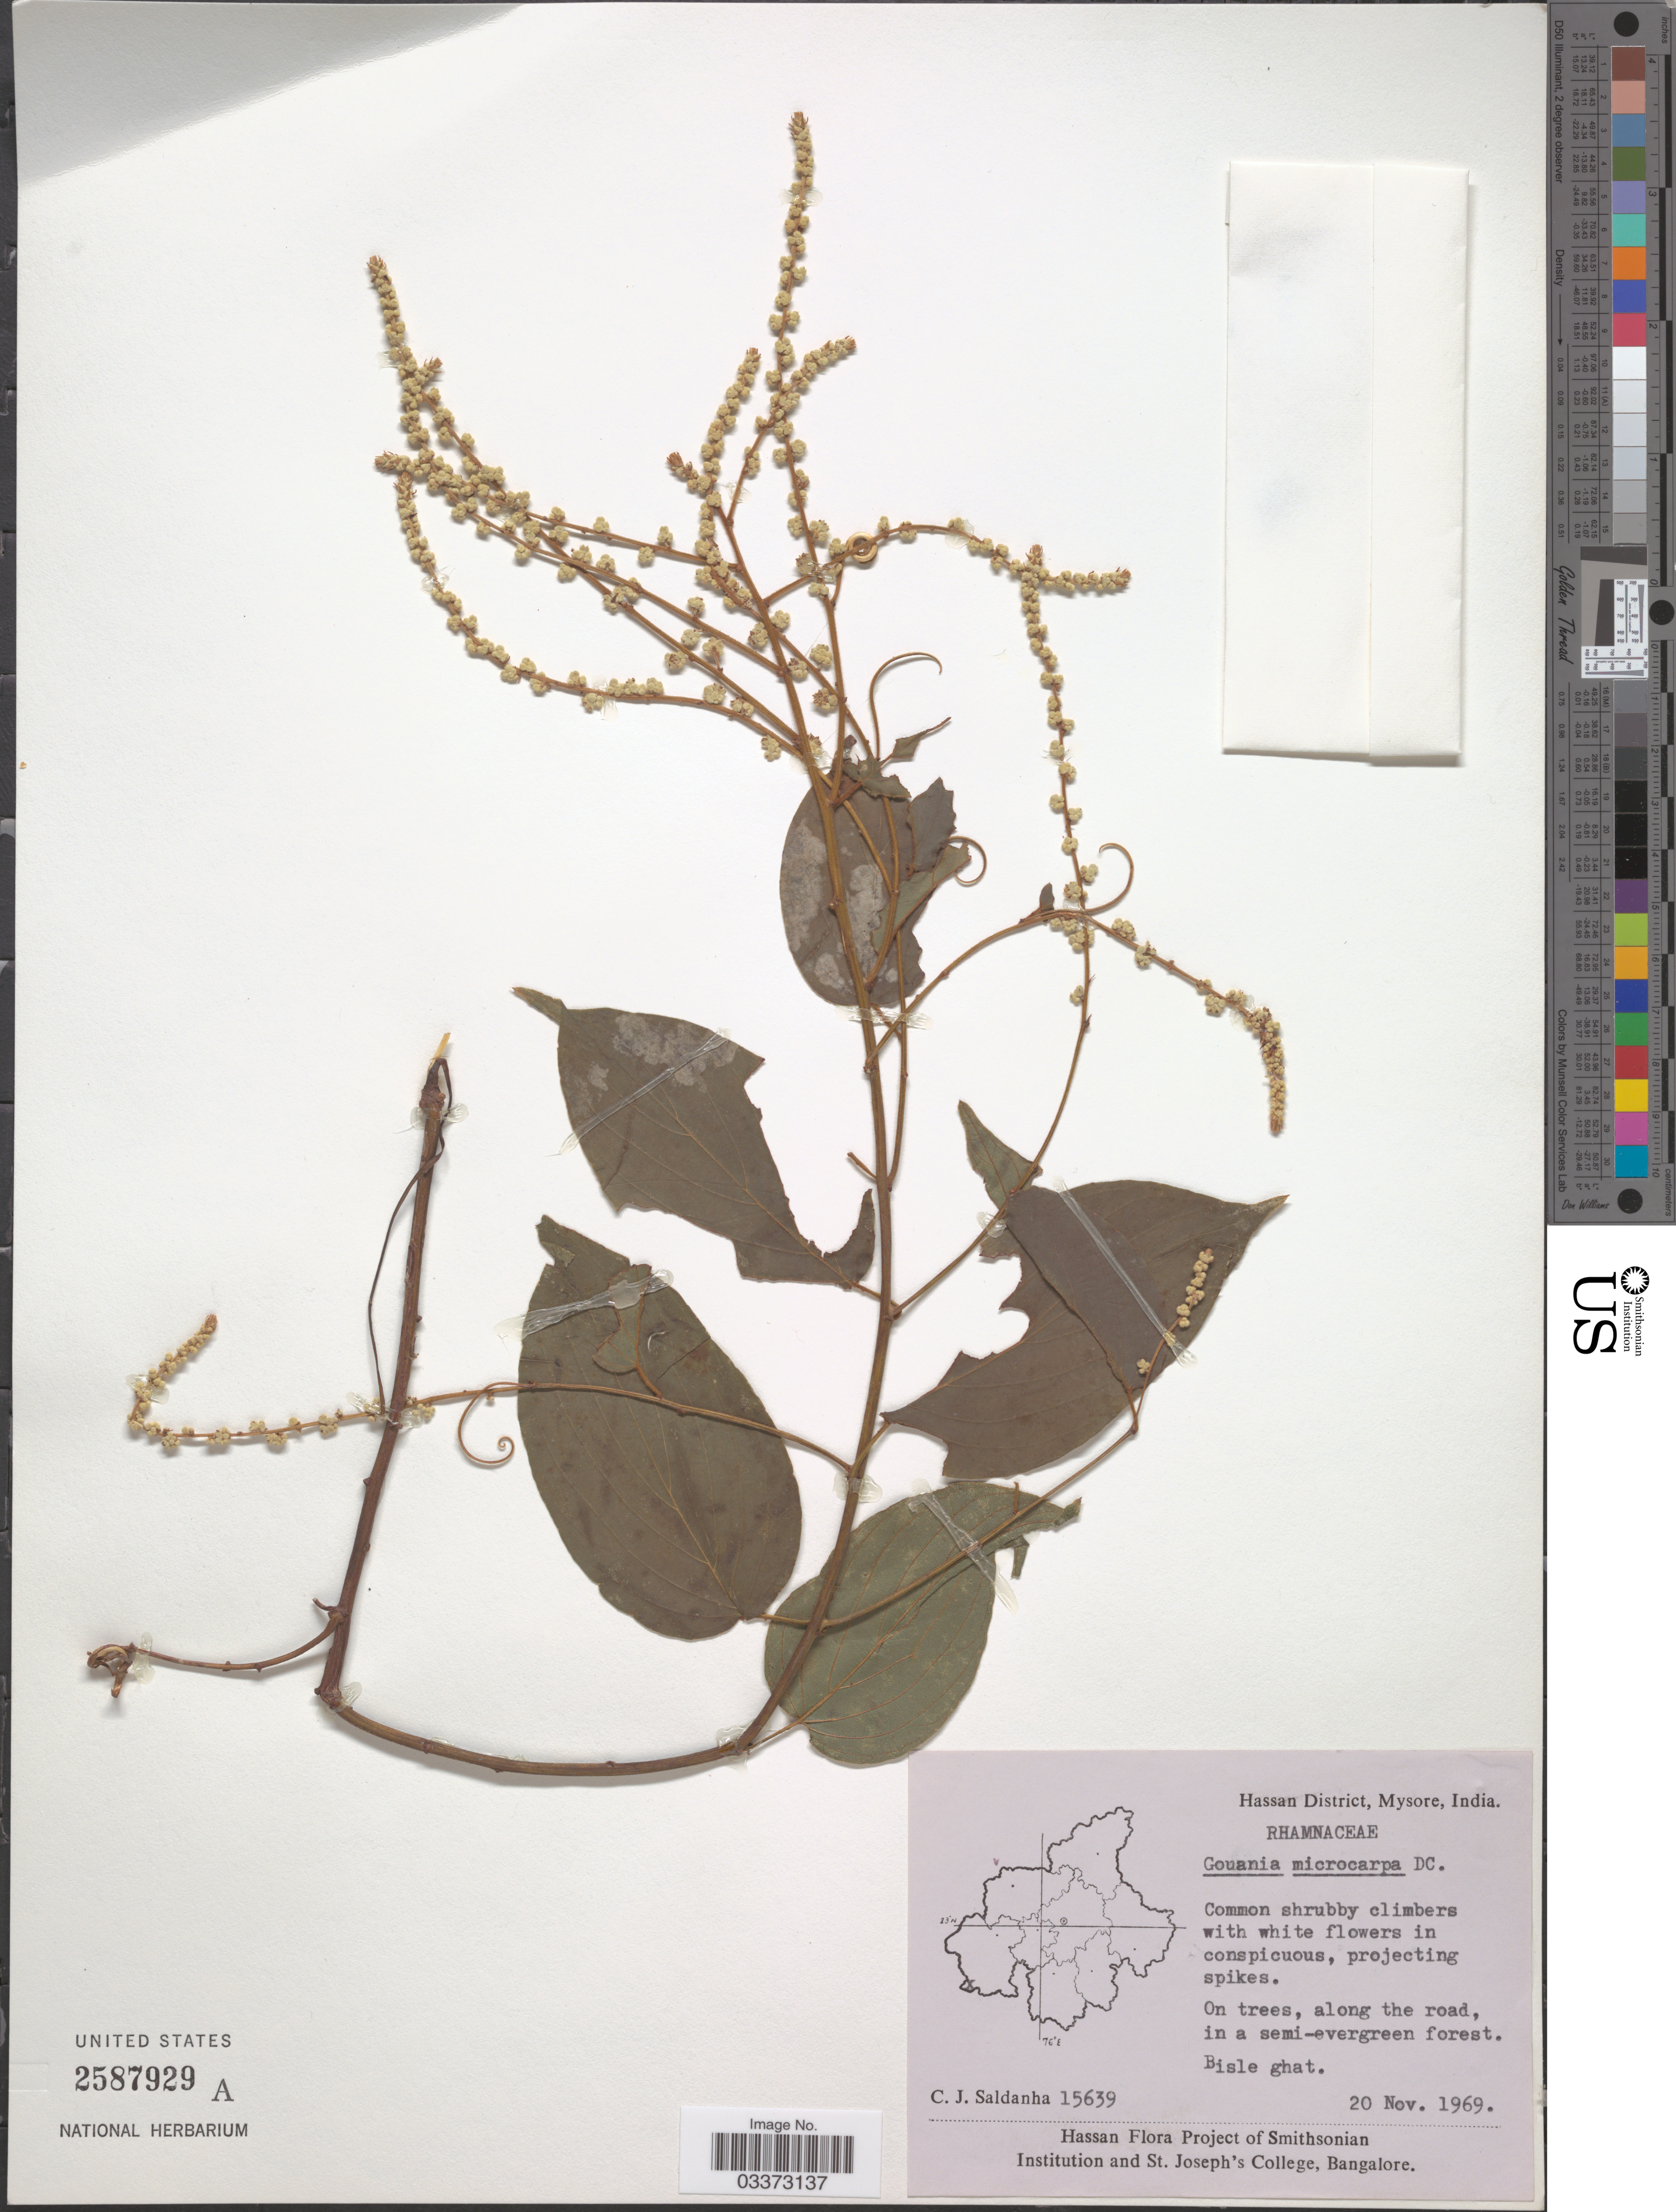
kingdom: Plantae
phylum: Tracheophyta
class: Magnoliopsida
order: Rosales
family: Rhamnaceae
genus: Gouania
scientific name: Gouania microcarpa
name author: DC.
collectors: C. J. Saldanha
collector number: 15639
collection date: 1969-11-20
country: India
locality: Hassan District, Mysore. Along the road, in a semi-evergreen forest. Bisle ghat.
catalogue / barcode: US 2587929A